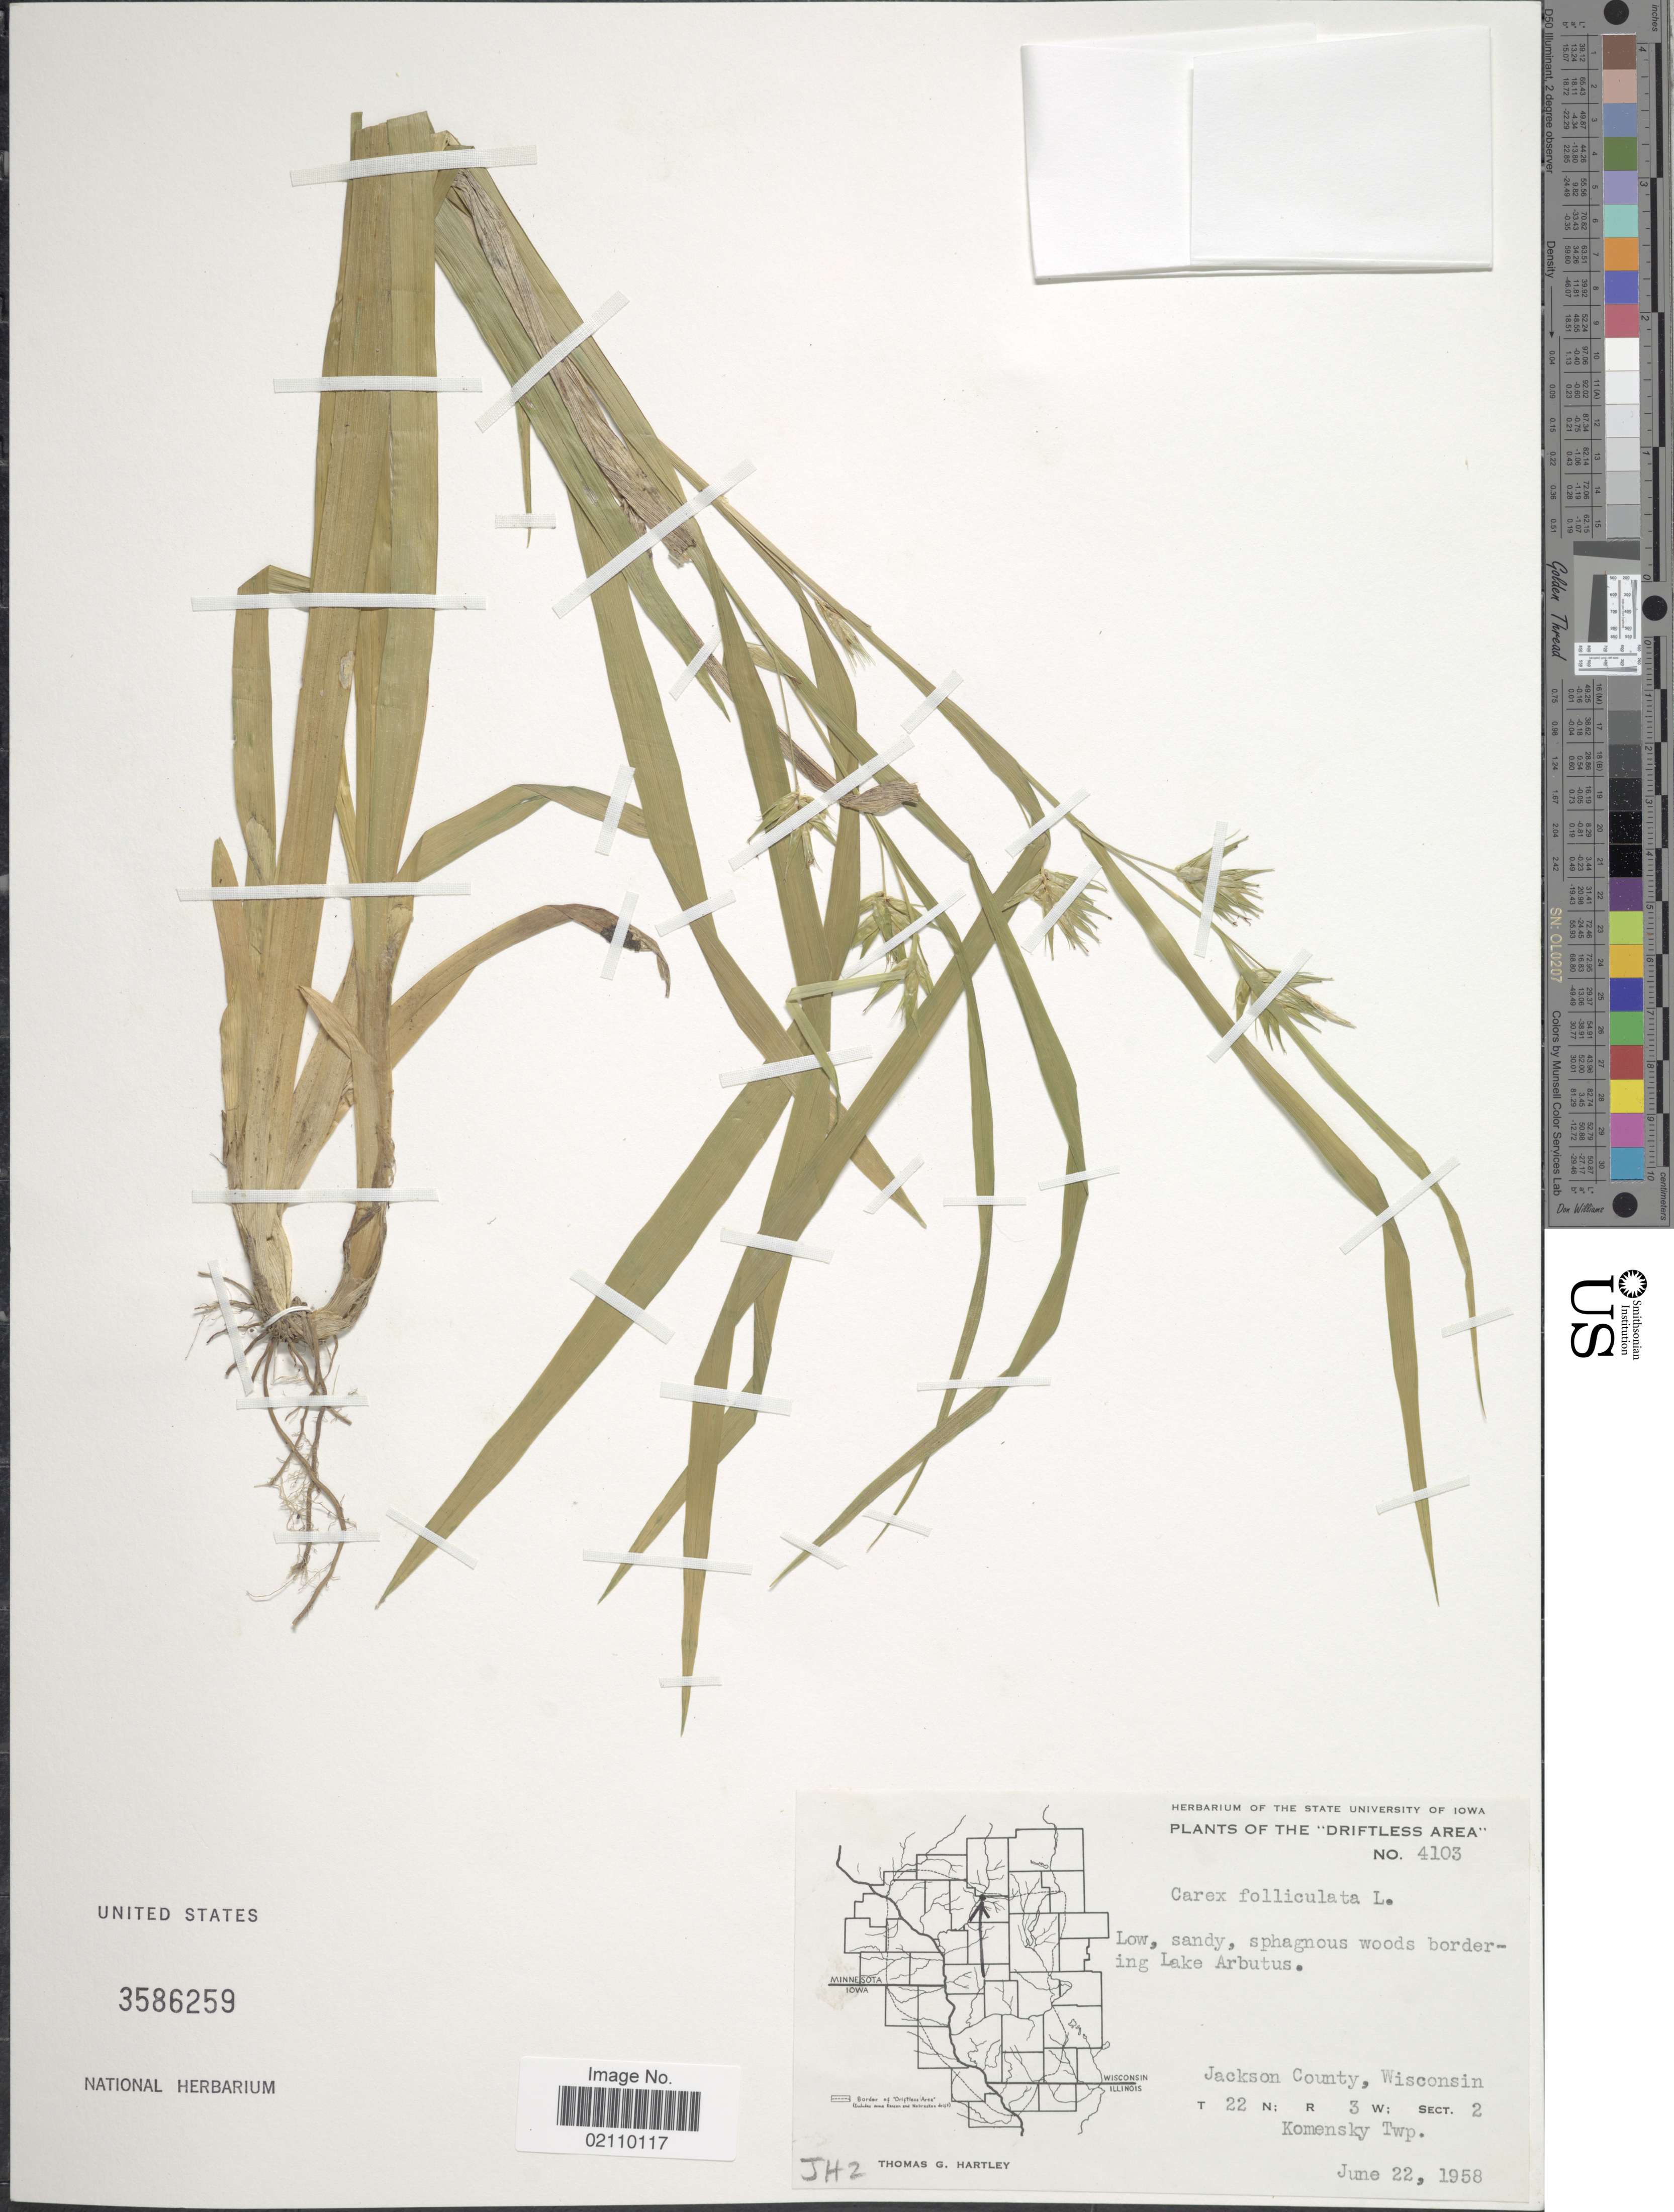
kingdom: Plantae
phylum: Tracheophyta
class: Liliopsida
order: Poales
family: Cyperaceae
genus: Carex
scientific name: Carex folliculata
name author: L.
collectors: T. G. Hartley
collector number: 4103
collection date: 1958-06-22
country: United States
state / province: Wisconsin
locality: driftless Area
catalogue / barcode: US 3586259